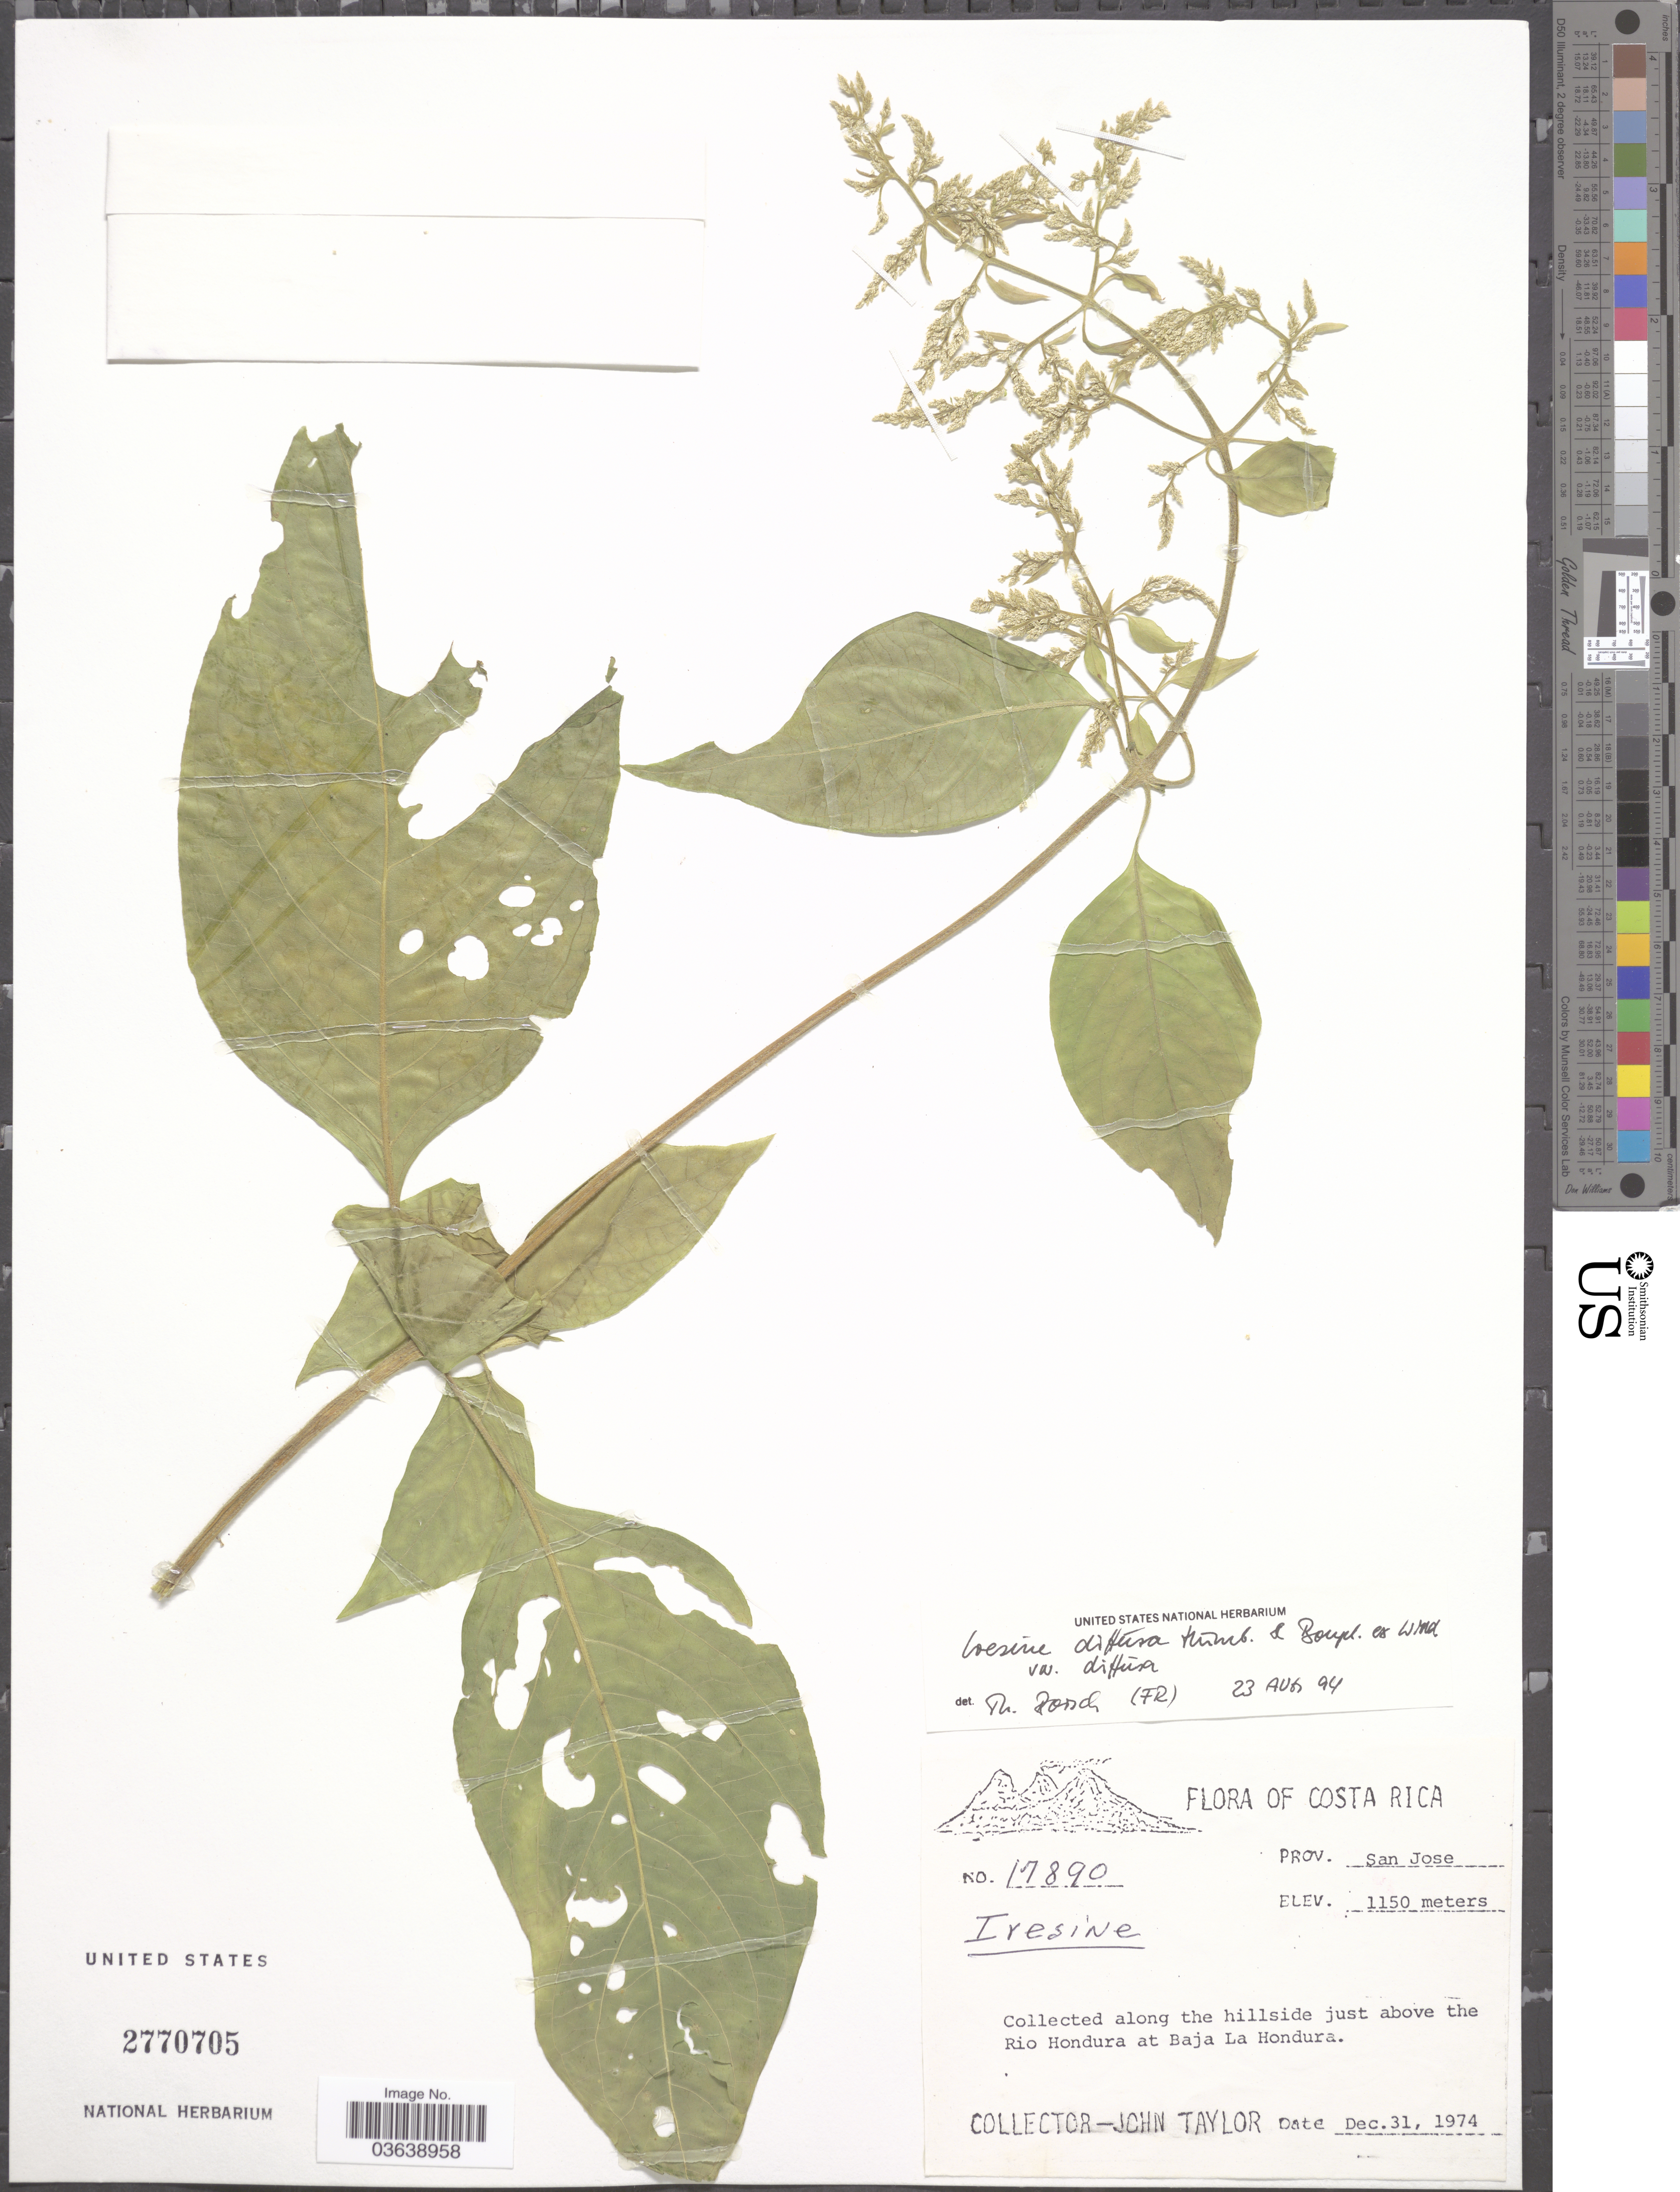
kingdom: Plantae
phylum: Tracheophyta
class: Magnoliopsida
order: Caryophyllales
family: Amaranthaceae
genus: Iresine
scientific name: Iresine celosia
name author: L.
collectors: J. Taylor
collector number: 17890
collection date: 1974-12-31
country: Costa Rica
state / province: San José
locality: Along the hillside just above the Rio Hondura at Baja La Hondura.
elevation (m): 1150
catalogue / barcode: US 2770705